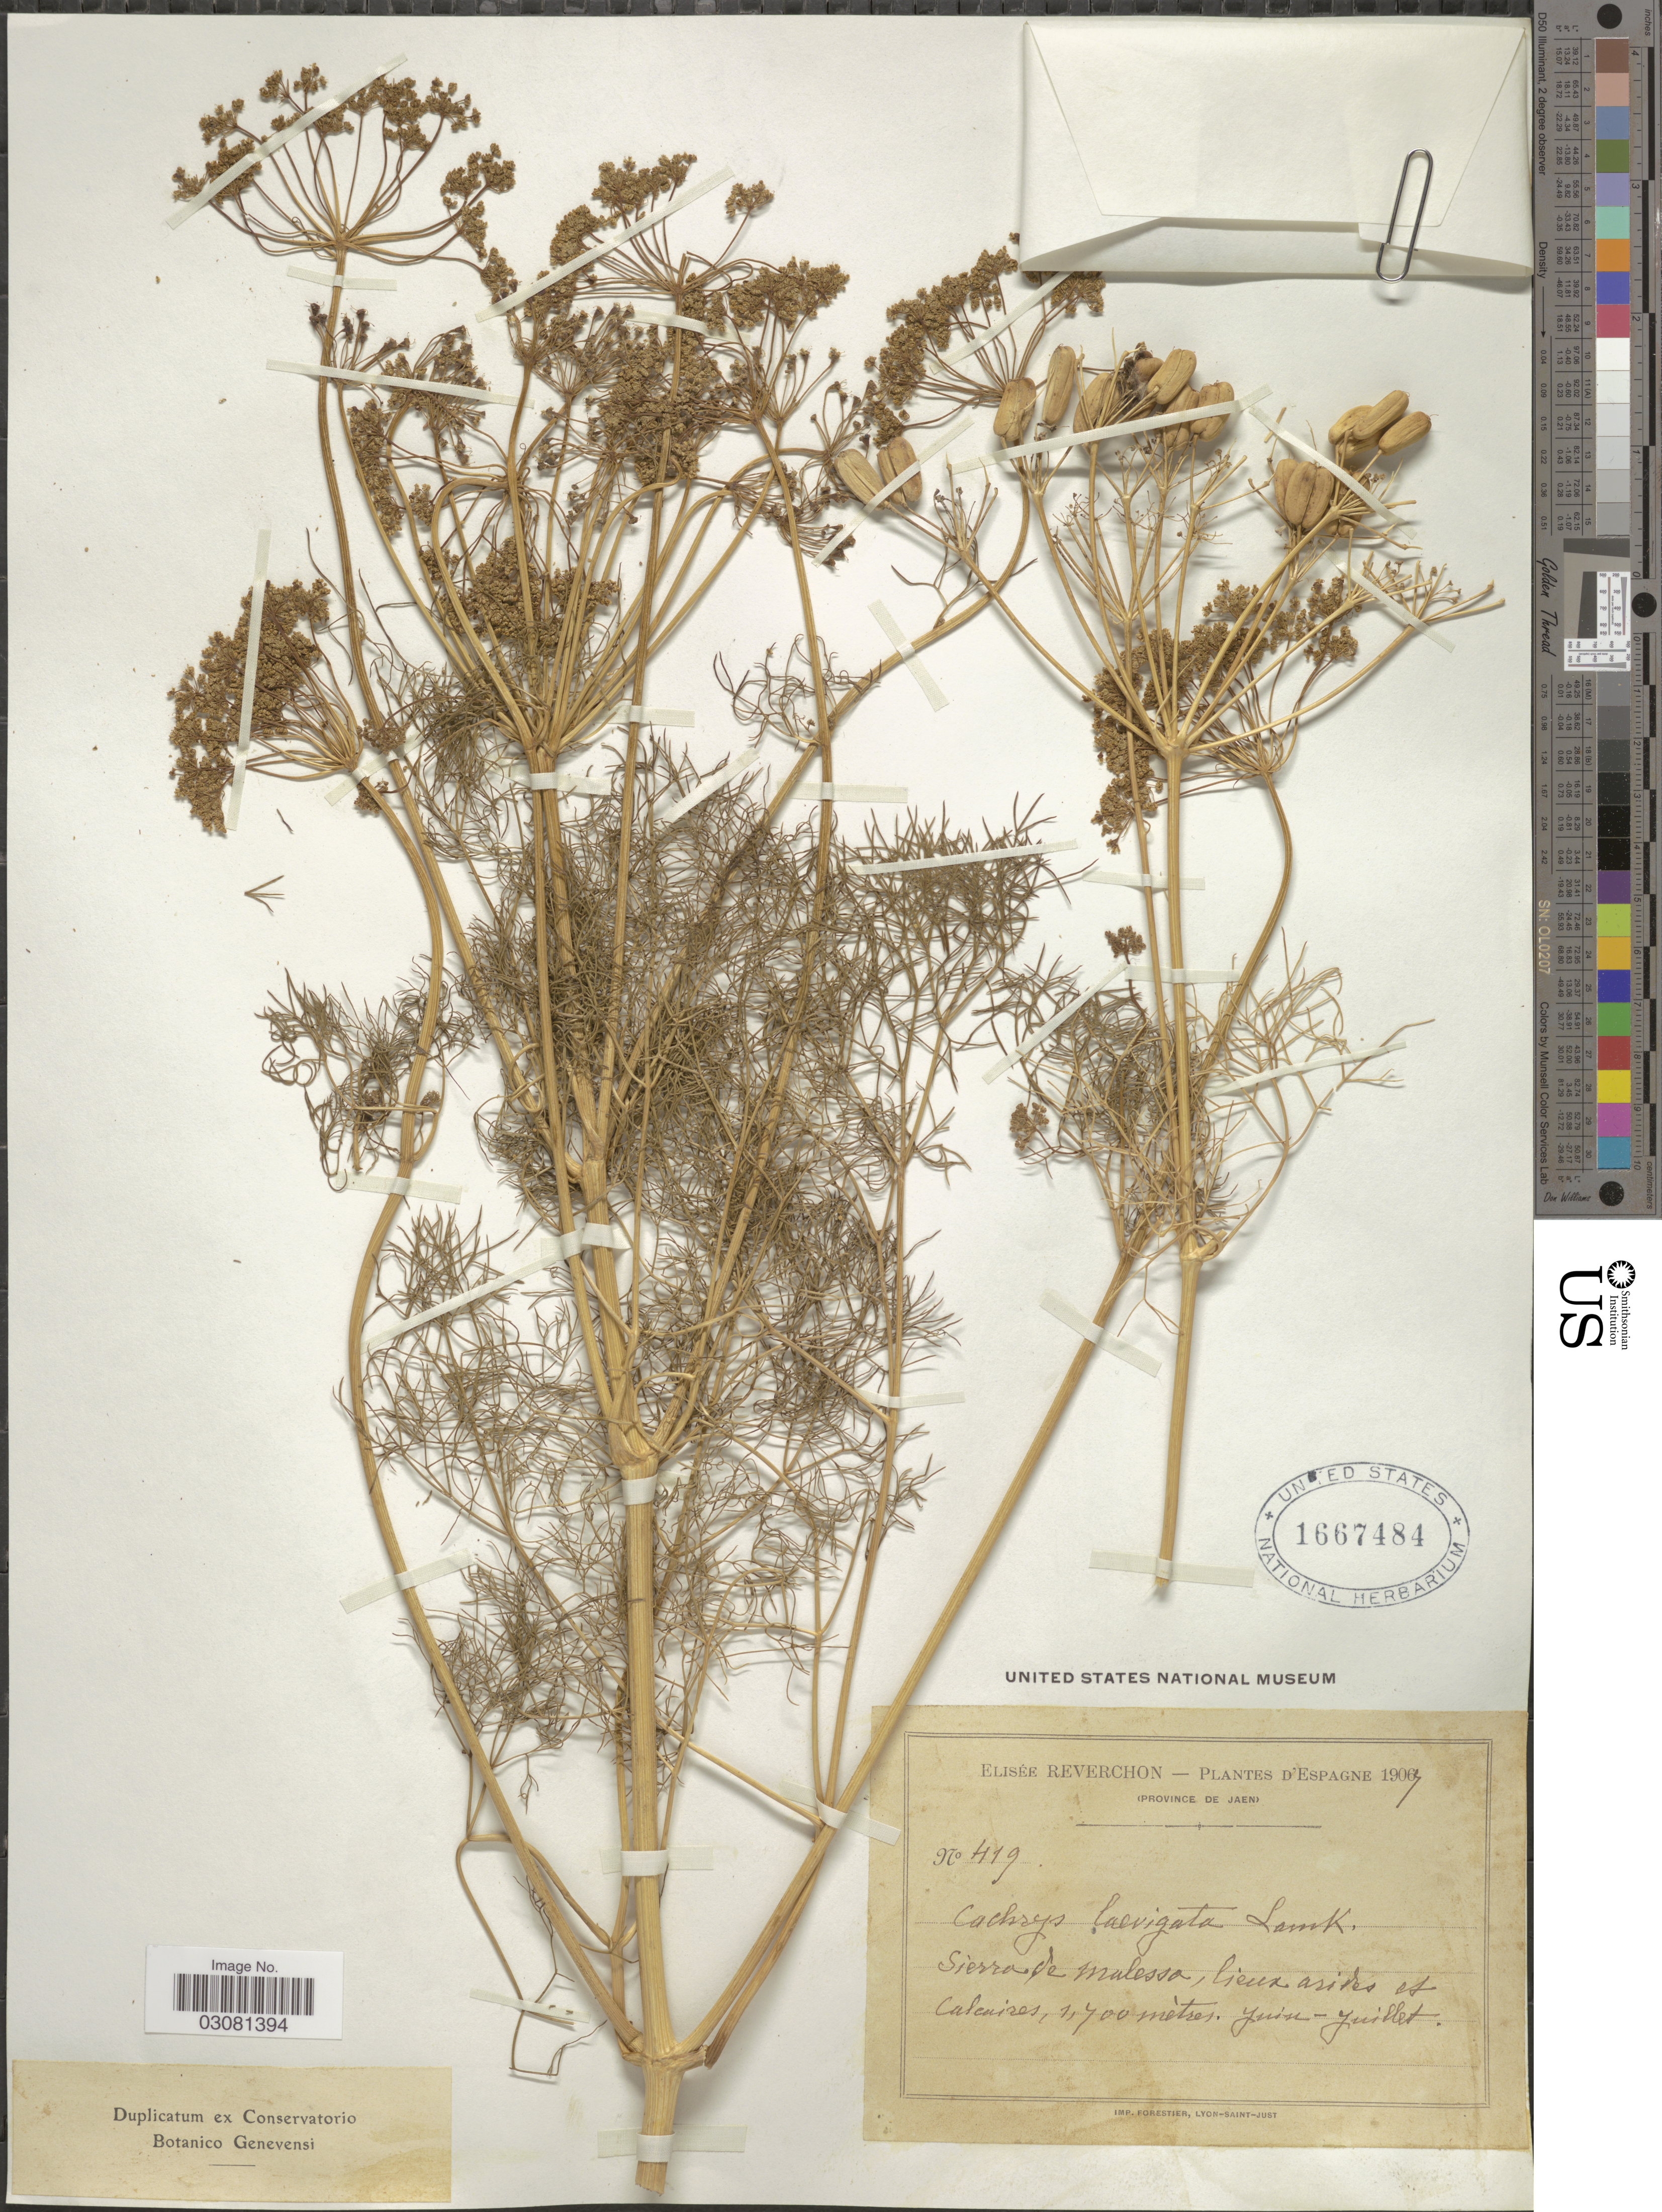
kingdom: Plantae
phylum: Tracheophyta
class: Magnoliopsida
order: Apiales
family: Apiaceae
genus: Cachrys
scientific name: Cachrys laevigata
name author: Lam.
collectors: E. Reverchon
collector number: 419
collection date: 1907-06/1907-07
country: Spain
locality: Sierra de Malessa.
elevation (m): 1700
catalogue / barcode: US 1667484